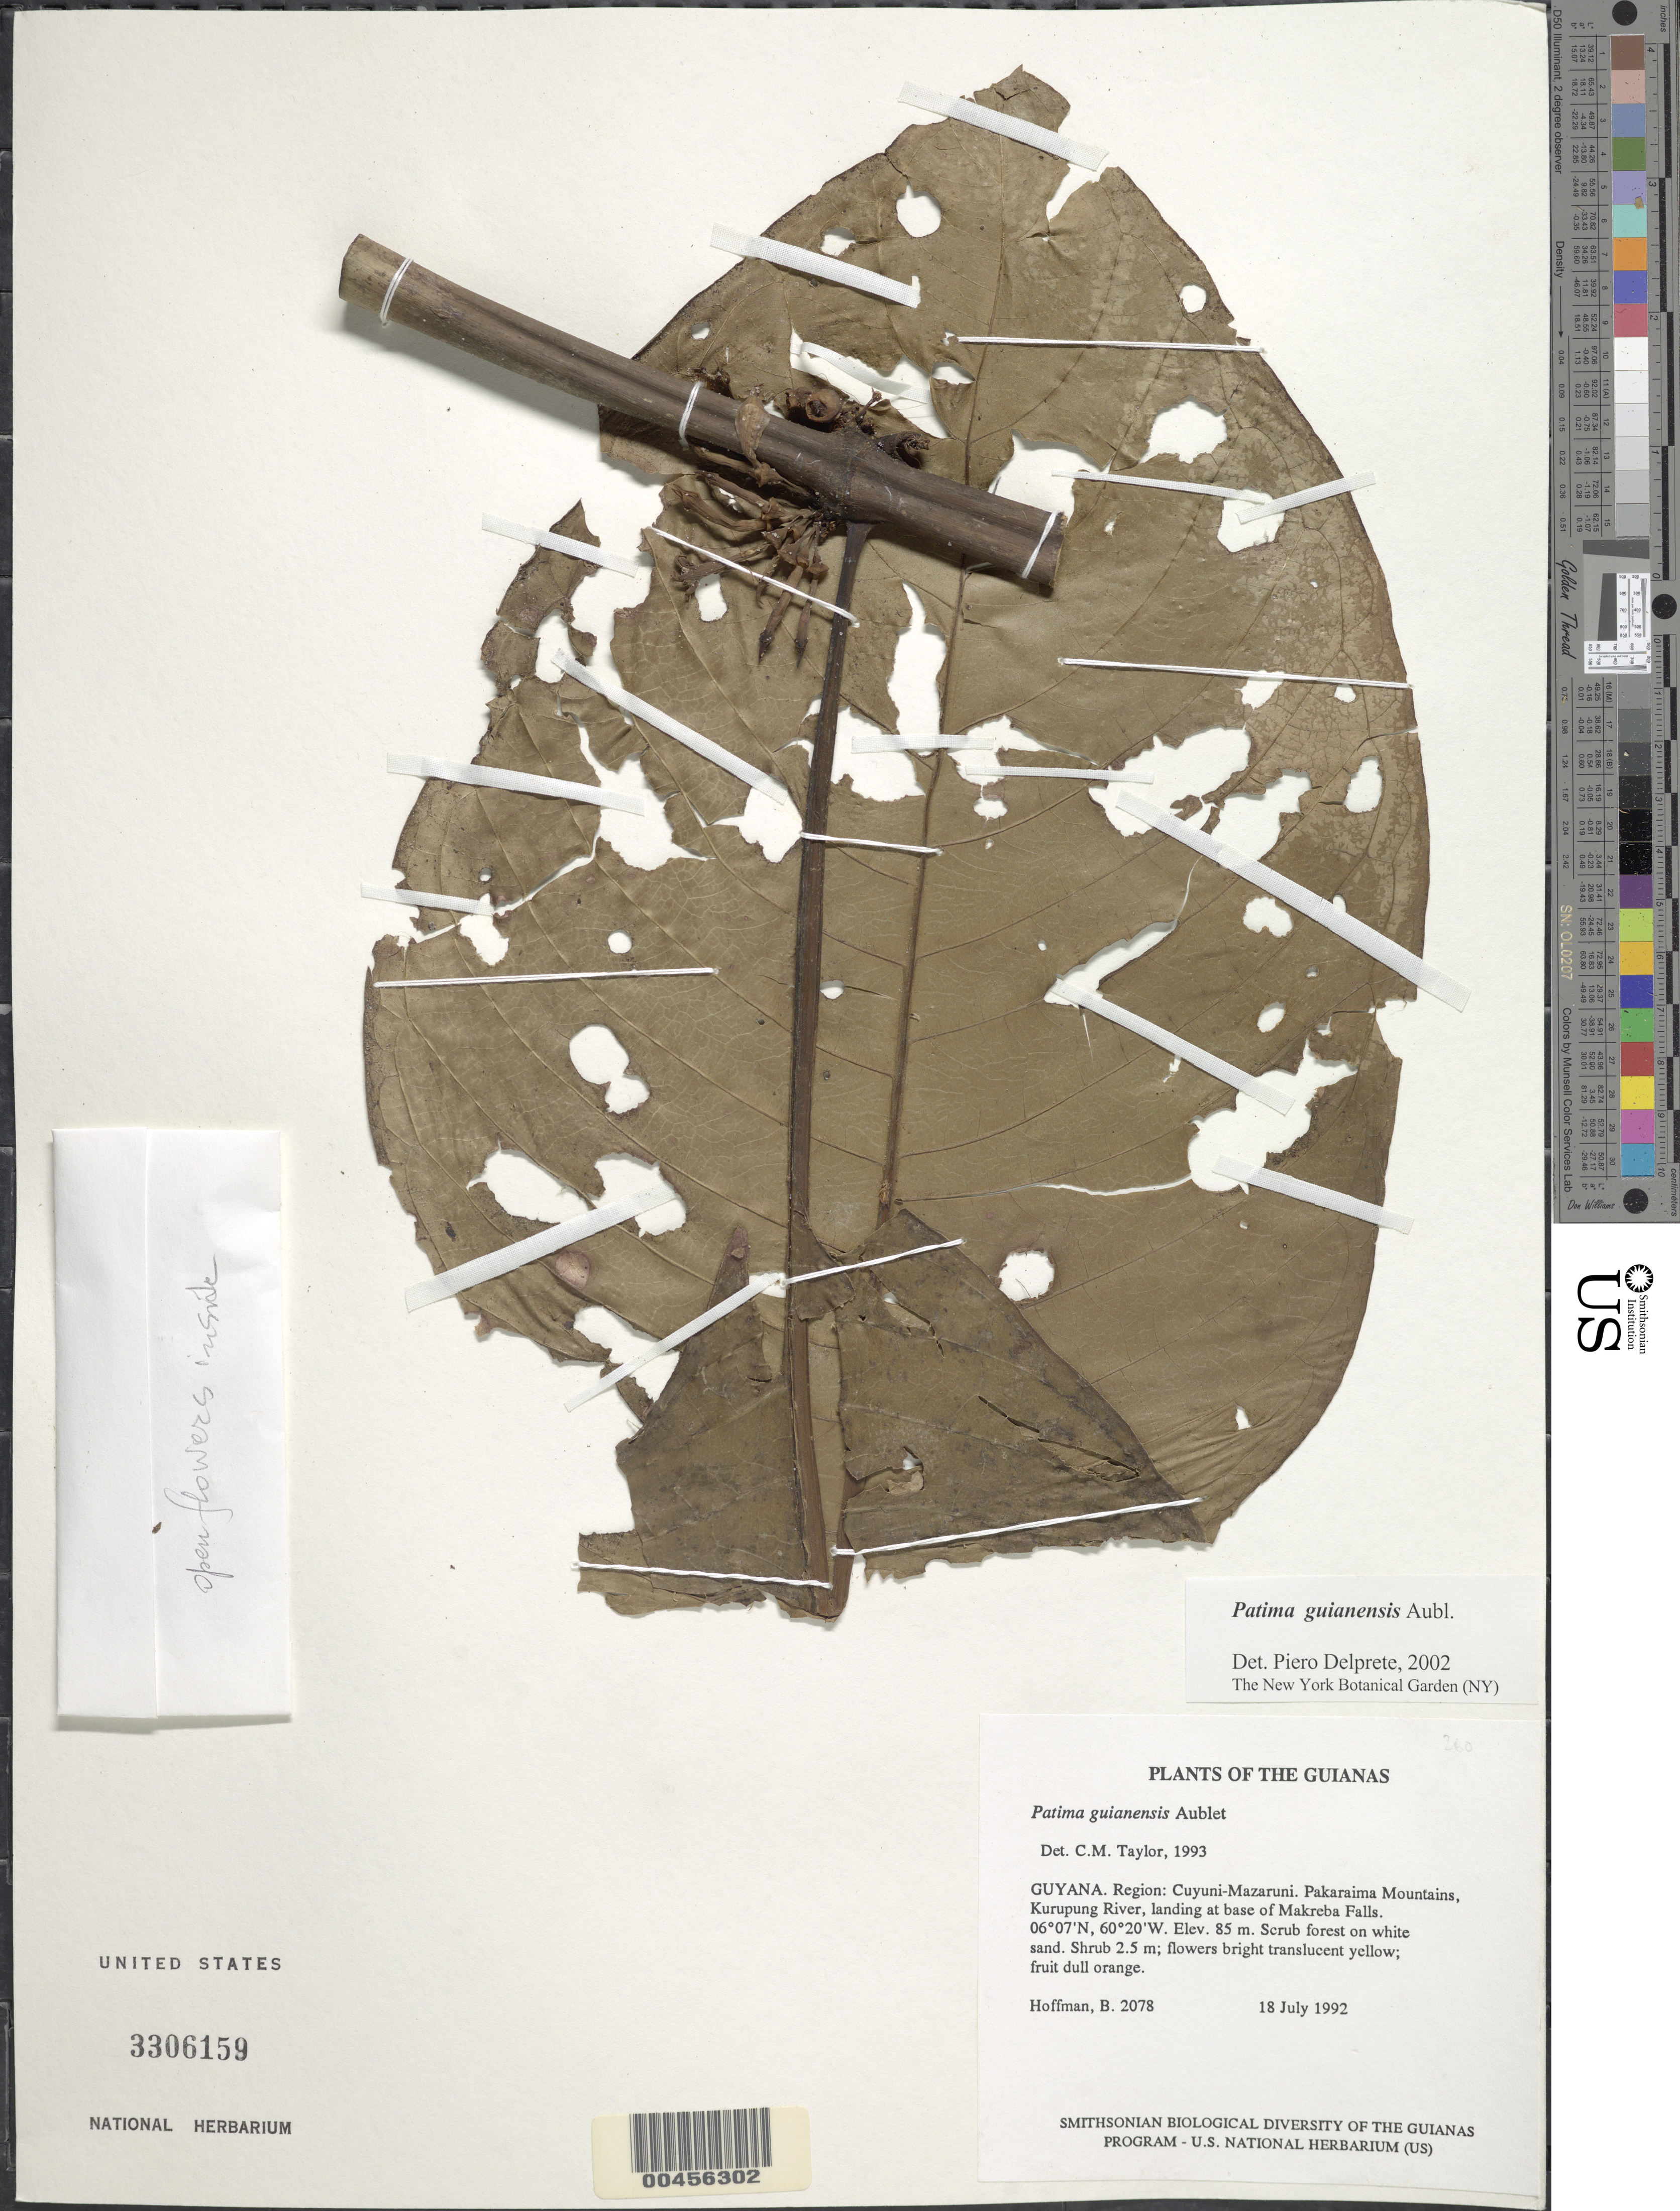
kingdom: Plantae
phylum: Tracheophyta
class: Magnoliopsida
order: Gentianales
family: Rubiaceae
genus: Patima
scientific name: Patima guianensis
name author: Aubl.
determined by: Taylor, Charlotte M.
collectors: B. Hoffman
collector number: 2078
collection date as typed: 18 July 1992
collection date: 1992-07-18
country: Guyana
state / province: Cuyuni-Mazaruni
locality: Pakaraima Mountains, Kurupung River, landing at base of Makreba Falls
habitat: Scrub forest on white sand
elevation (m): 85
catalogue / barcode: US 3306159